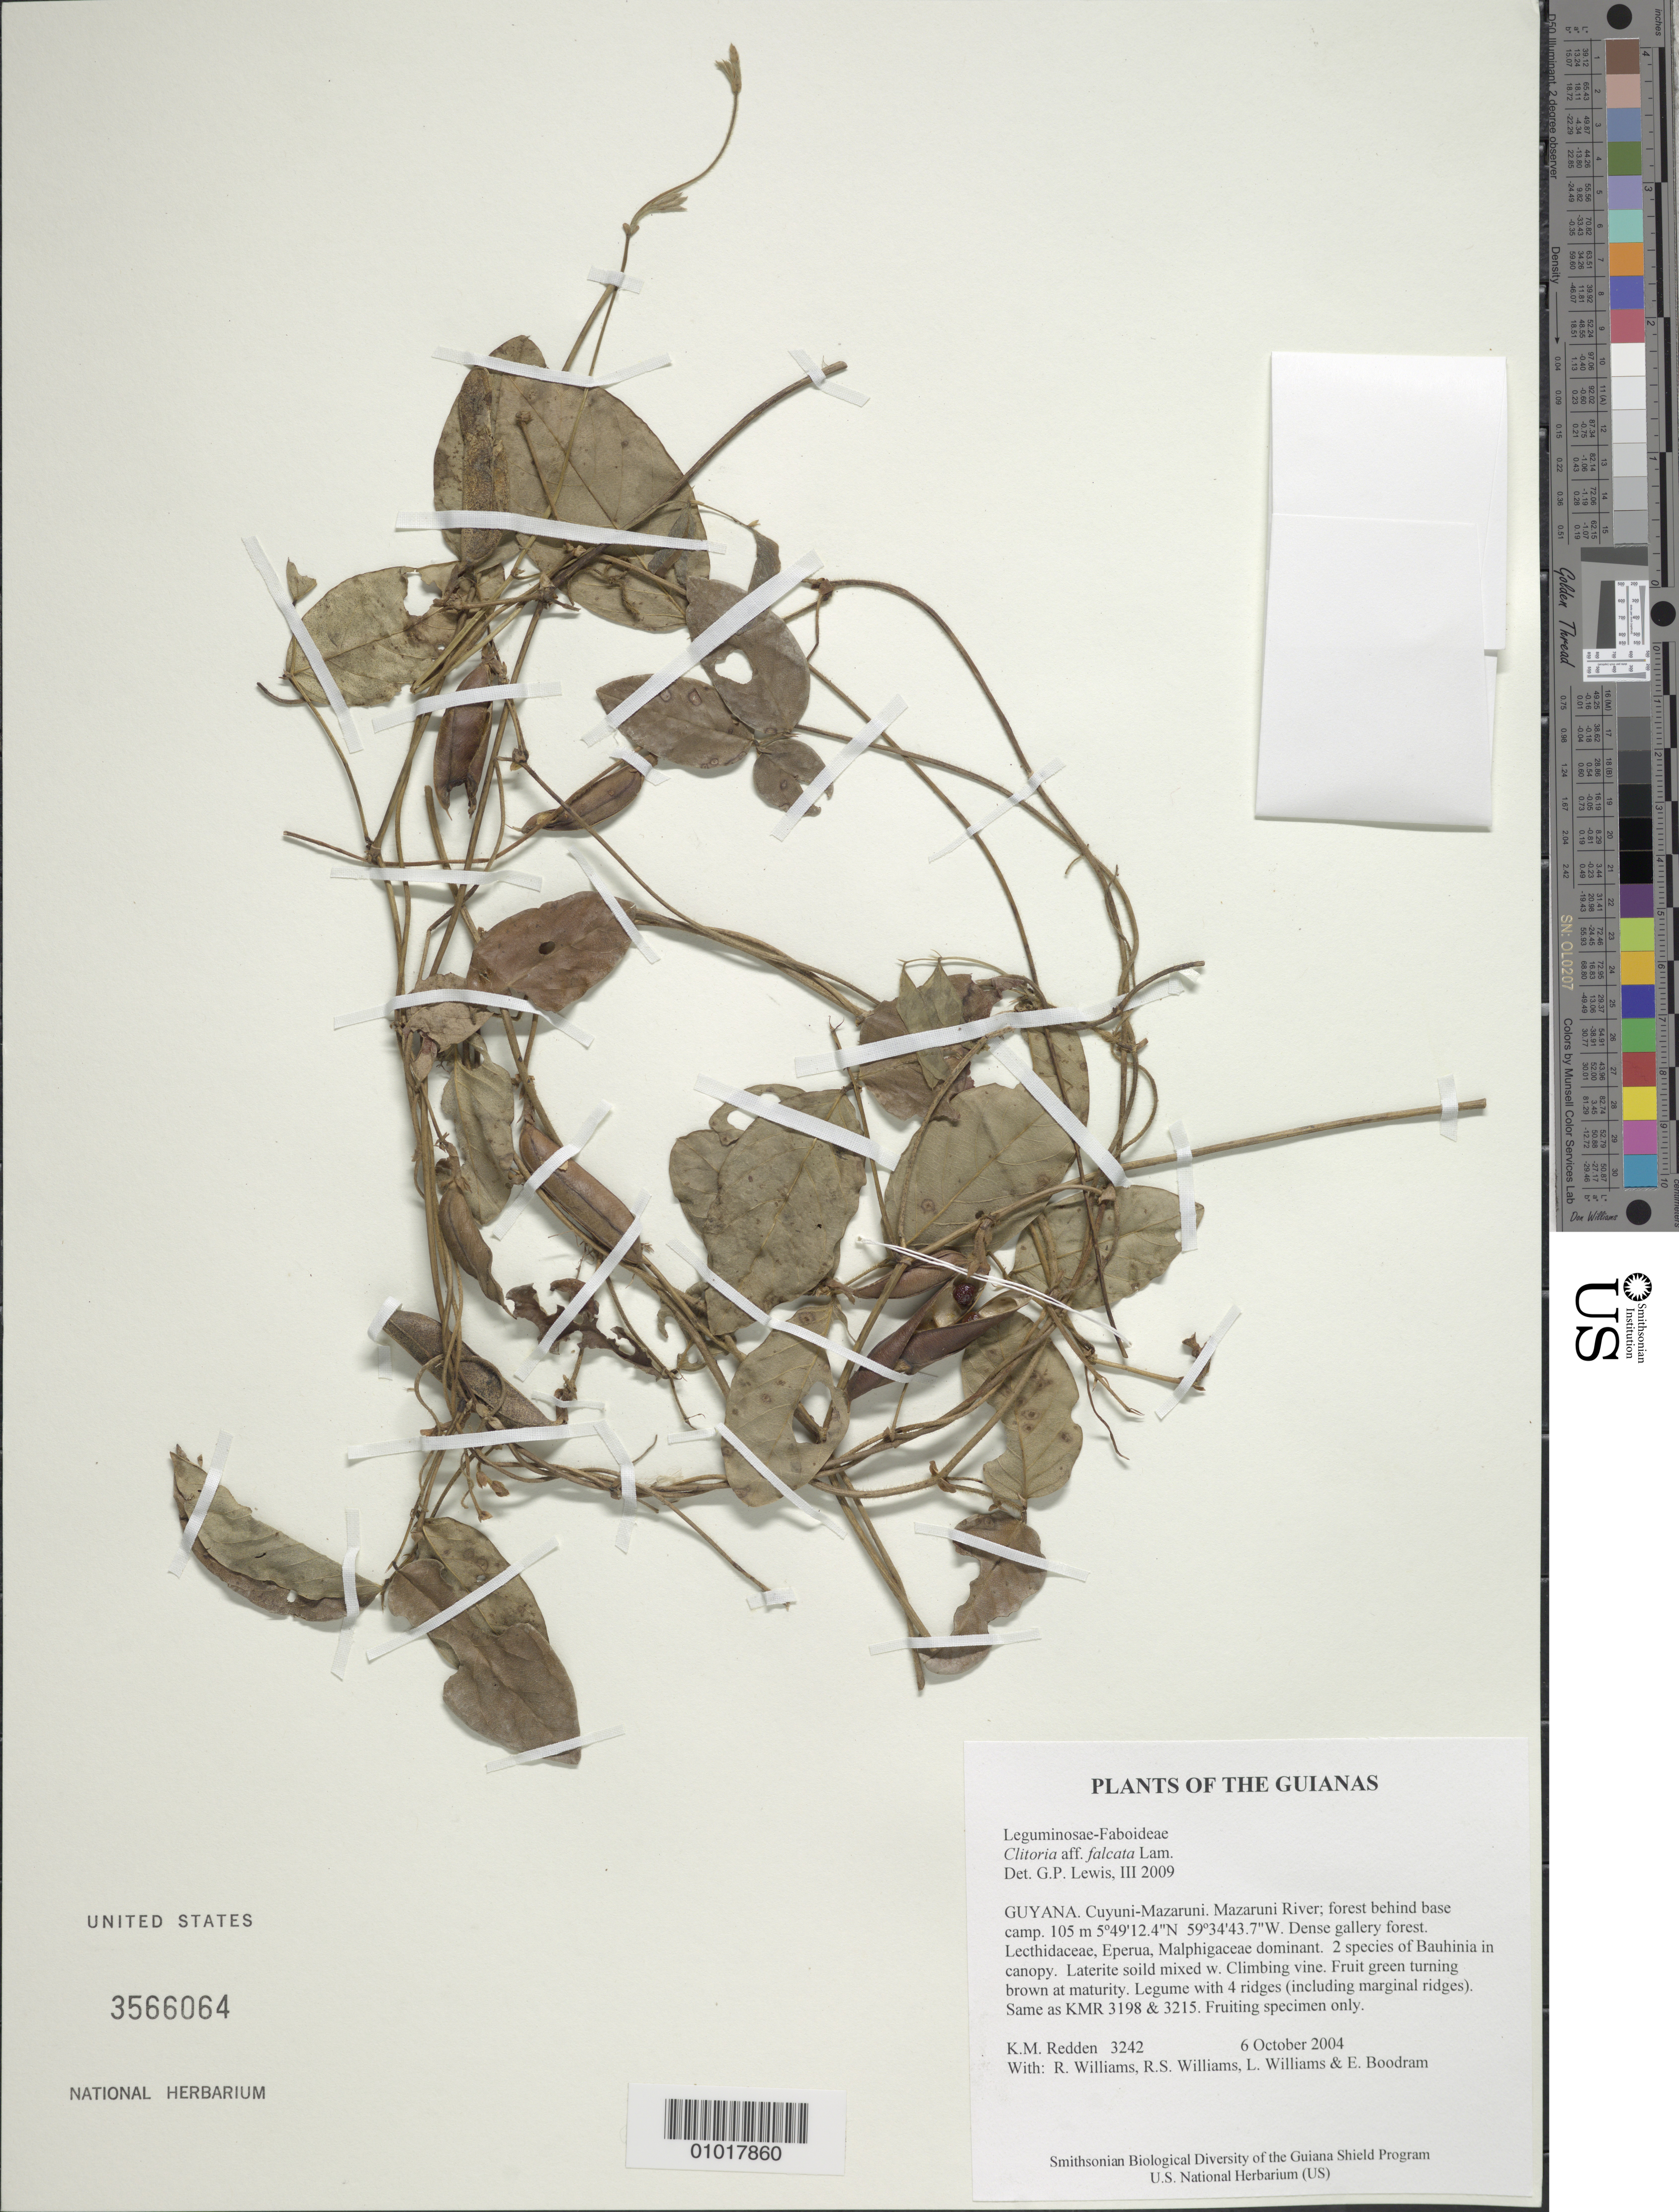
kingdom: Plantae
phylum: Tracheophyta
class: Magnoliopsida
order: Fabales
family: Fabaceae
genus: Clitoria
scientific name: Clitoria falcata var. falcata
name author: Lam.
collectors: K. M. Redden, R. Williams, R. S. Williams, L. Williams & E. Boodram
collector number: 3242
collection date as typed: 6 October 2004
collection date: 2004-10-06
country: Guyana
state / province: Cuyuni-Mazaruni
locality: Mazaruni River; forest behind base camp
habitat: Dense gallery forest. Lecthidaceae, Eperua, Malpighiaceae dominant. Two species of Bauhinia in canopy. Laterite mixed soil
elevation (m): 105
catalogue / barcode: US 3566064